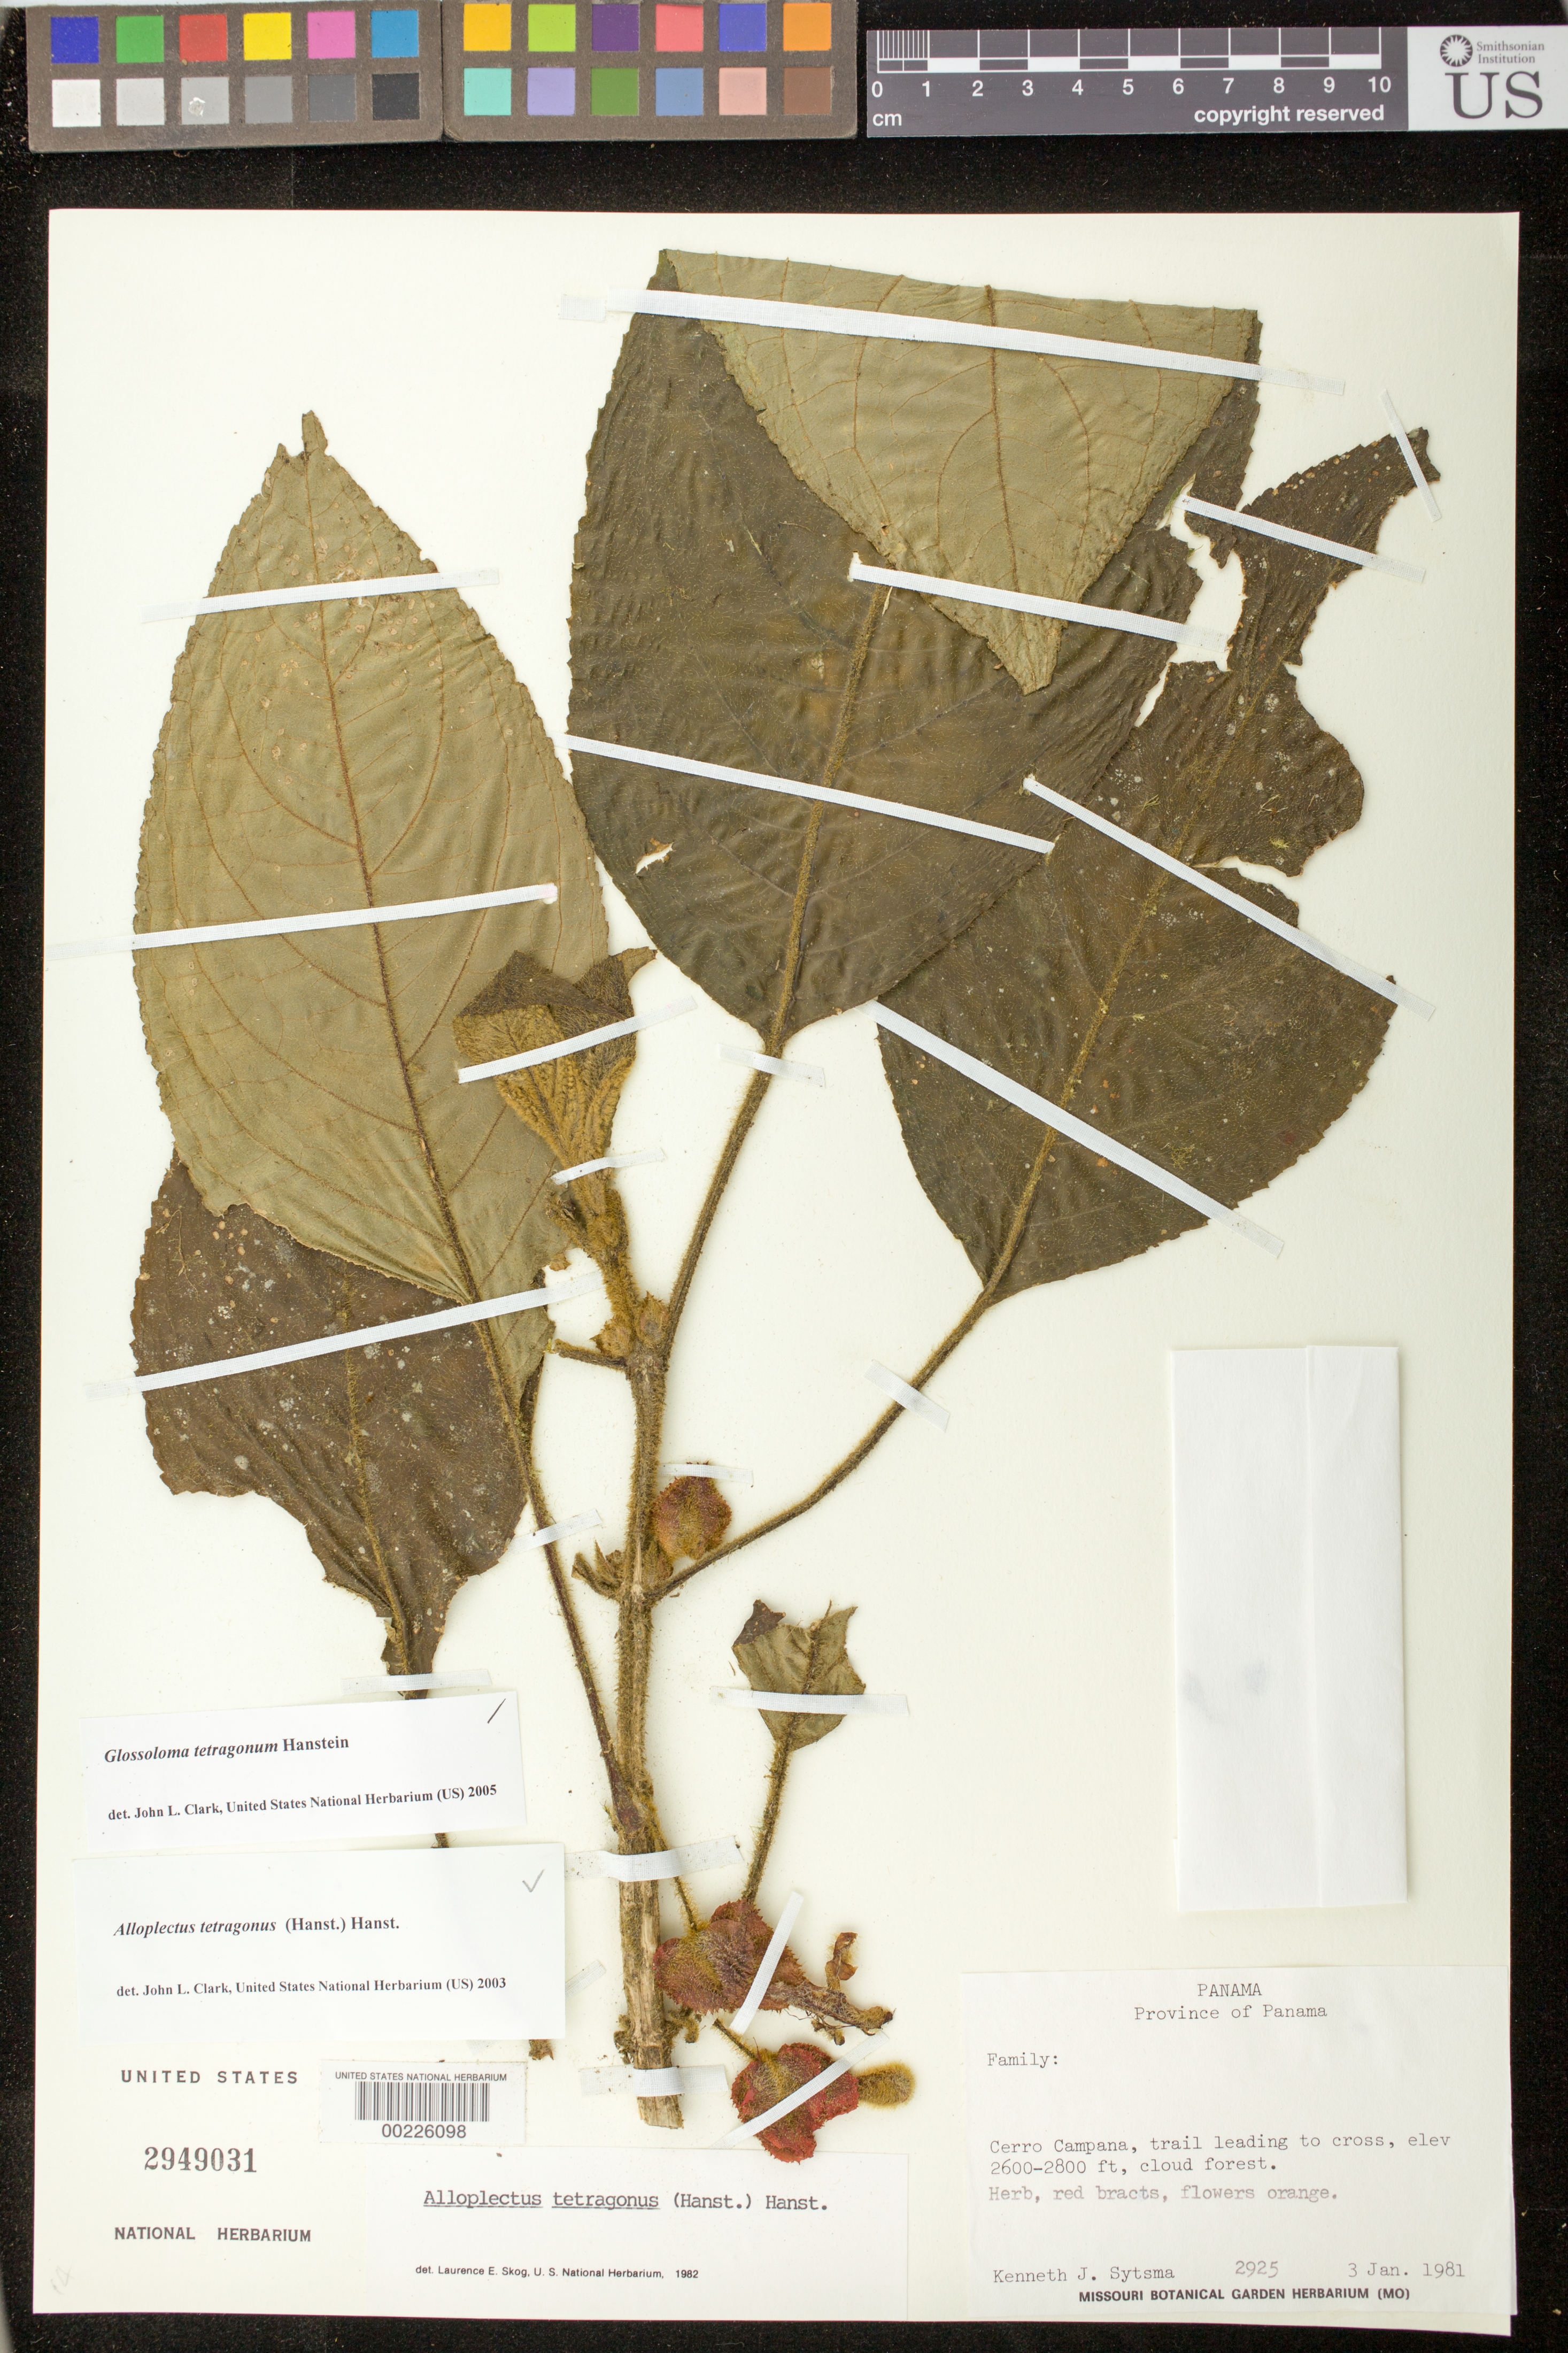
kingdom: Plantae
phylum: Tracheophyta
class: Magnoliopsida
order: Lamiales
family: Gesneriaceae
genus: Glossoloma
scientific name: Glossoloma tetragonum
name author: Hanst.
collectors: K. J. Sytsma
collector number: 2925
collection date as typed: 03 Jan 1981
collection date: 1981-01-03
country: Panama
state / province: Panamá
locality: Cerro Campana, trail leading to Cross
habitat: Cloud forest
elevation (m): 792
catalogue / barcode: US 2949031